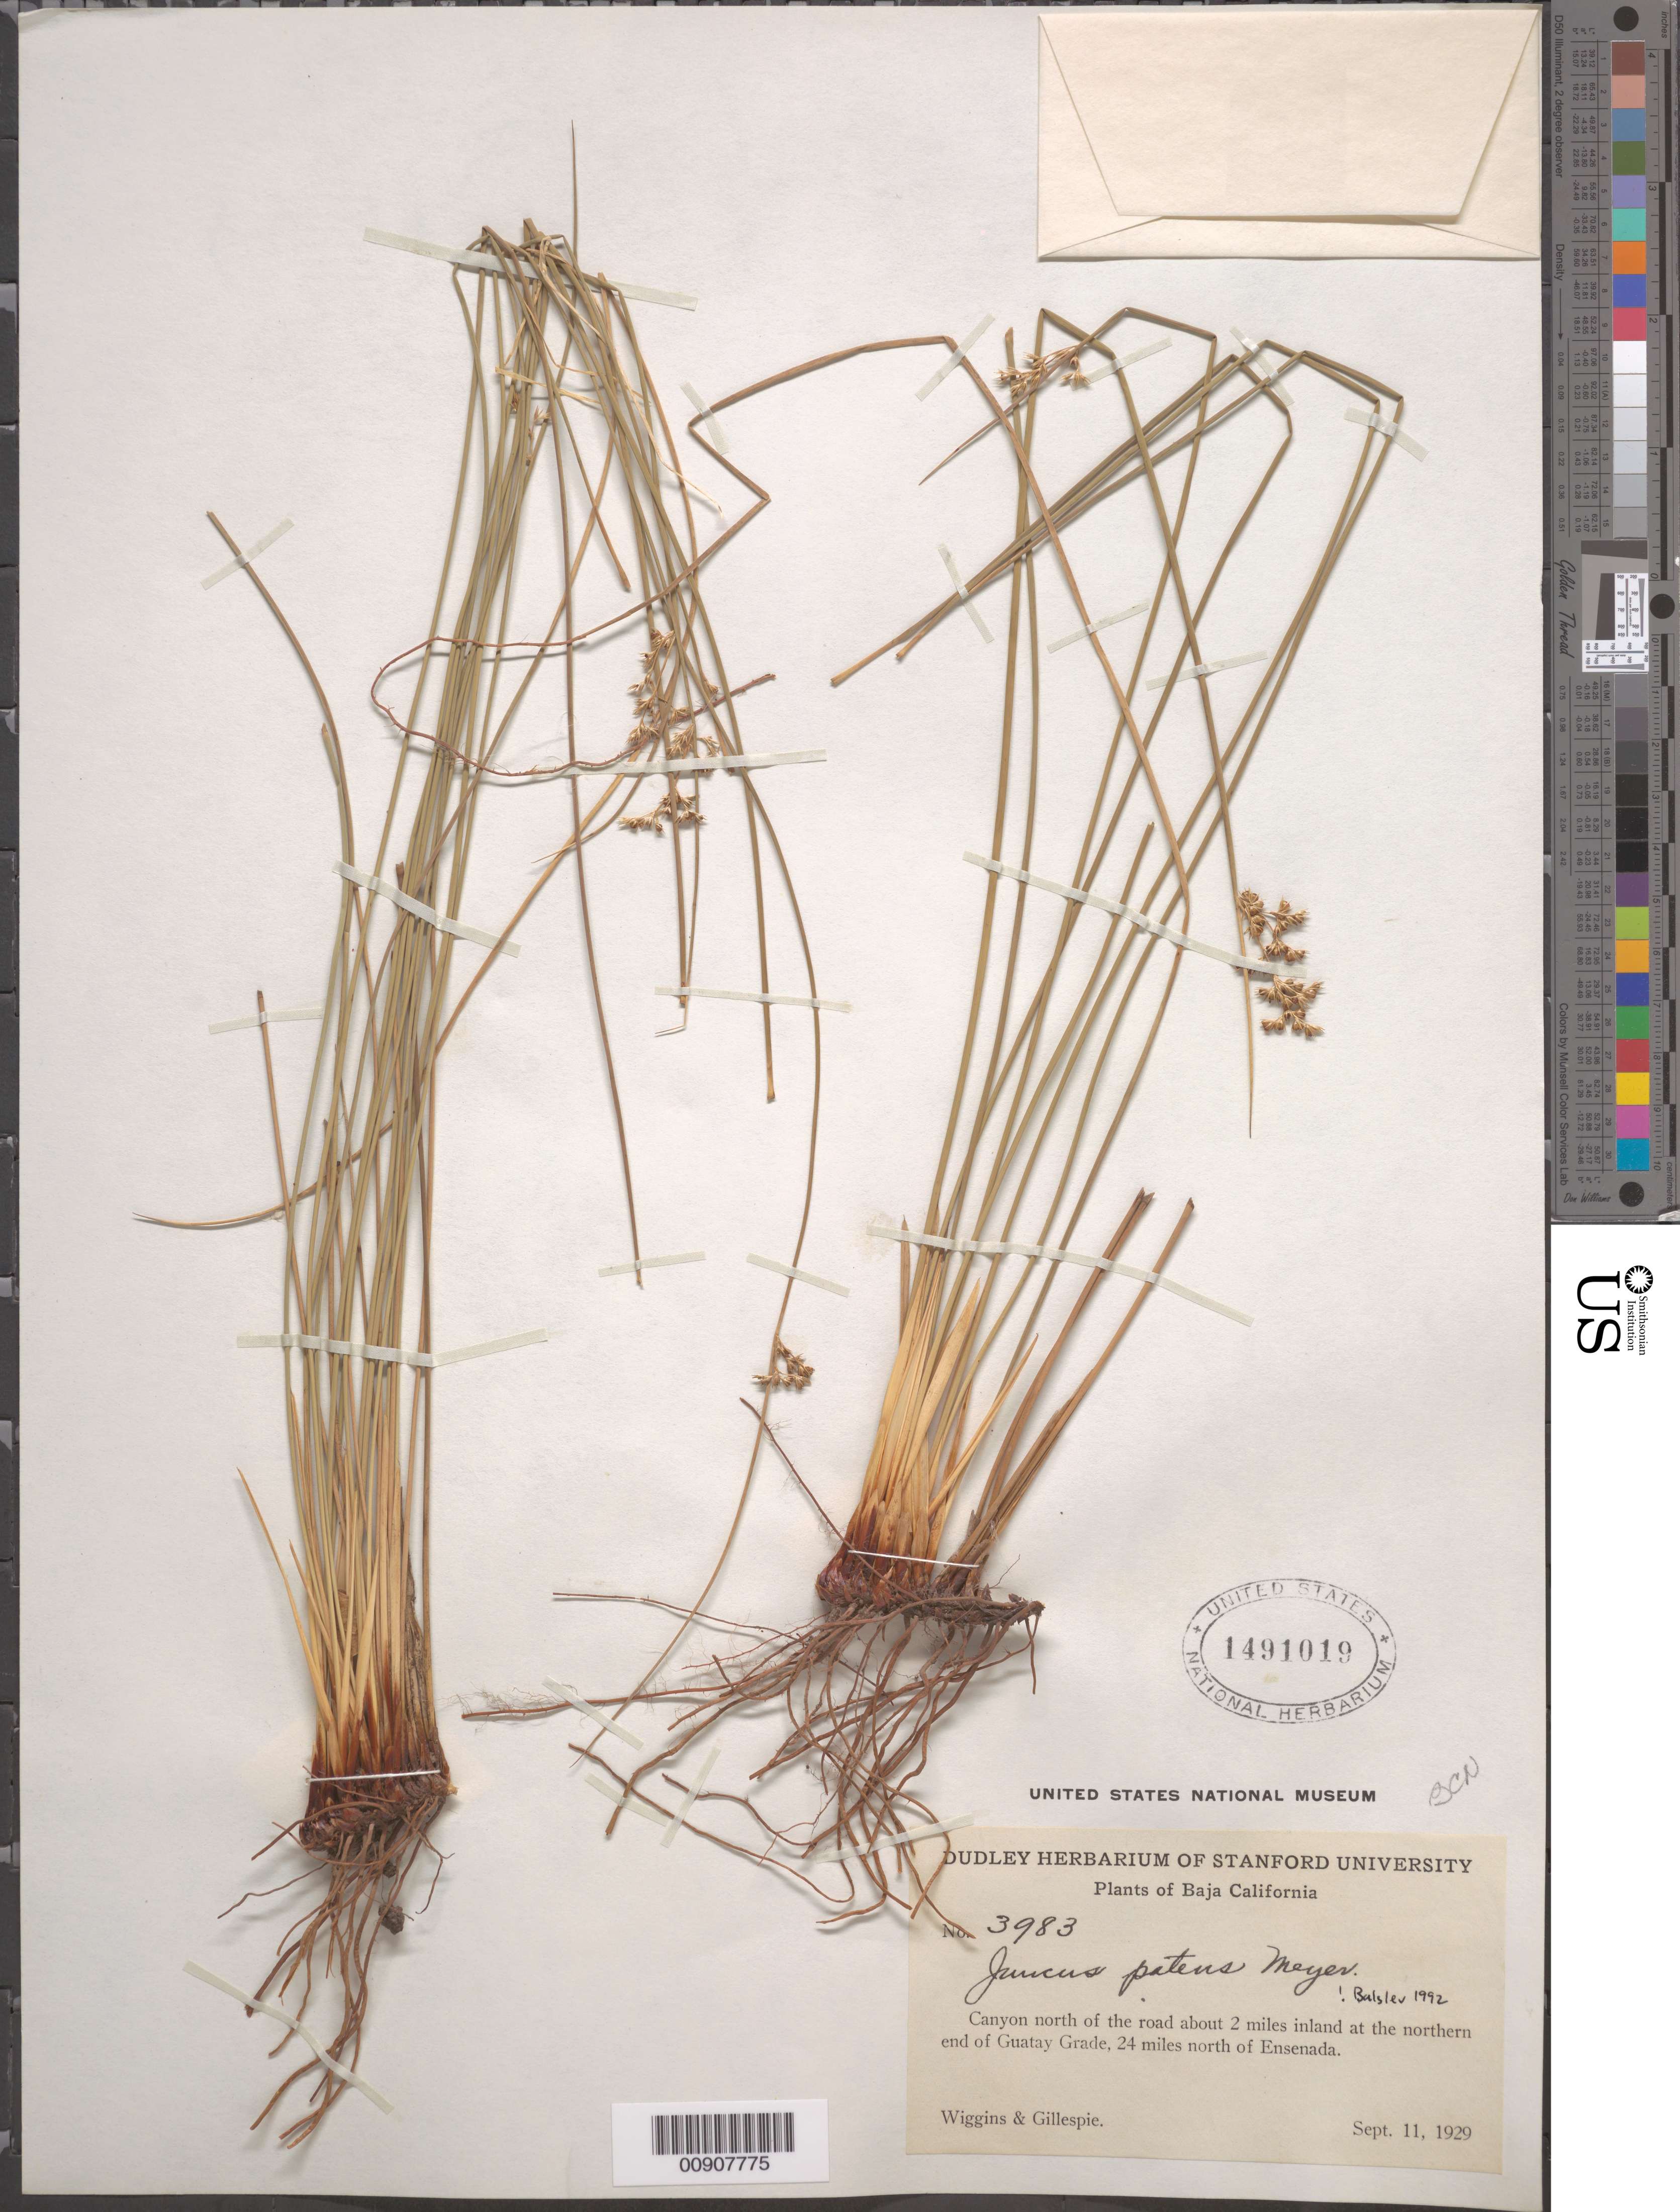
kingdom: Plantae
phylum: Tracheophyta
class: Liliopsida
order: Poales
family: Juncaceae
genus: Juncus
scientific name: Juncus patens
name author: E. Mey.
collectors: -- Wiggins & -- Gillespie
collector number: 3983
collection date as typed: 11 Sep 1929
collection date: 1929-09-11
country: Mexico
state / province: Baja California Norte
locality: Canyon north of the road about 2 miles inland at the northern end of Guatay Grande, 24 miles north of Ensenada.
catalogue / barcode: US 1491019